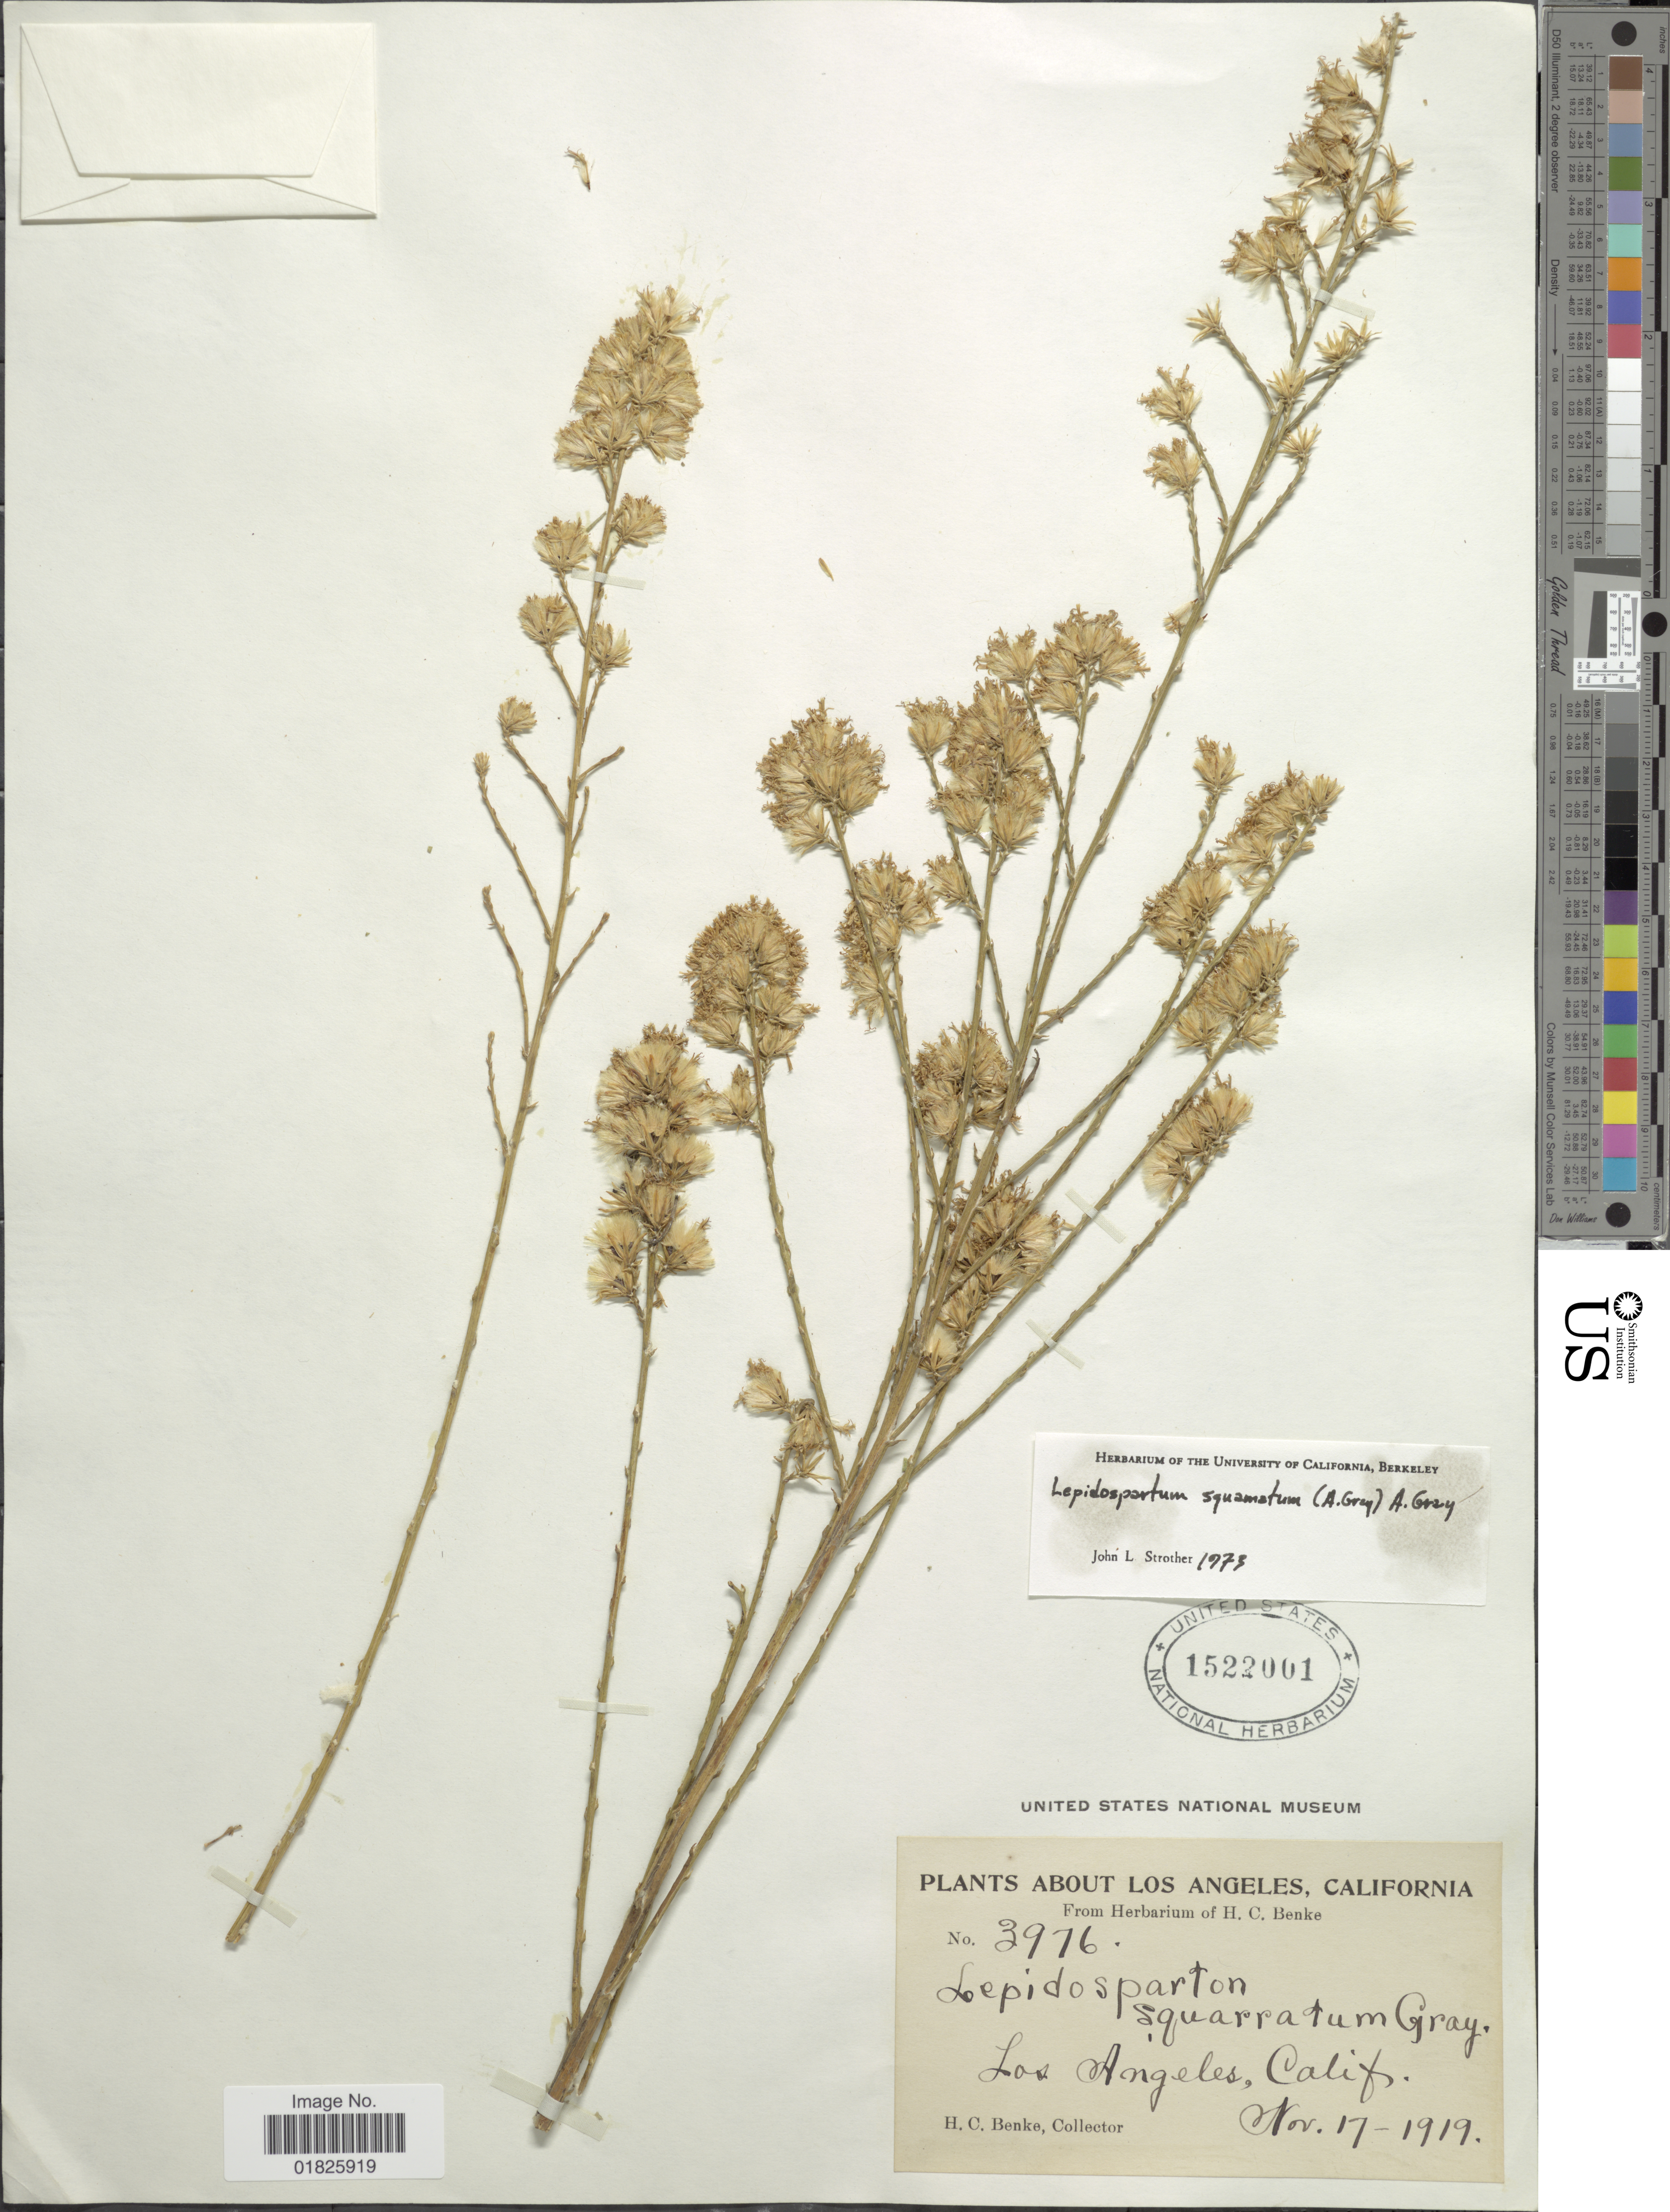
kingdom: Plantae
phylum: Tracheophyta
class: Magnoliopsida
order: Asterales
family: Asteraceae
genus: Lepidospartum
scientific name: Lepidospartum squamatum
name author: A. Gray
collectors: H. Benke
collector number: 3976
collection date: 1919-11-17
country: United States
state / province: California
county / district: Los Angeles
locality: About Los Angeles, Los Angeles, Calif.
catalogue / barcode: US 1522001